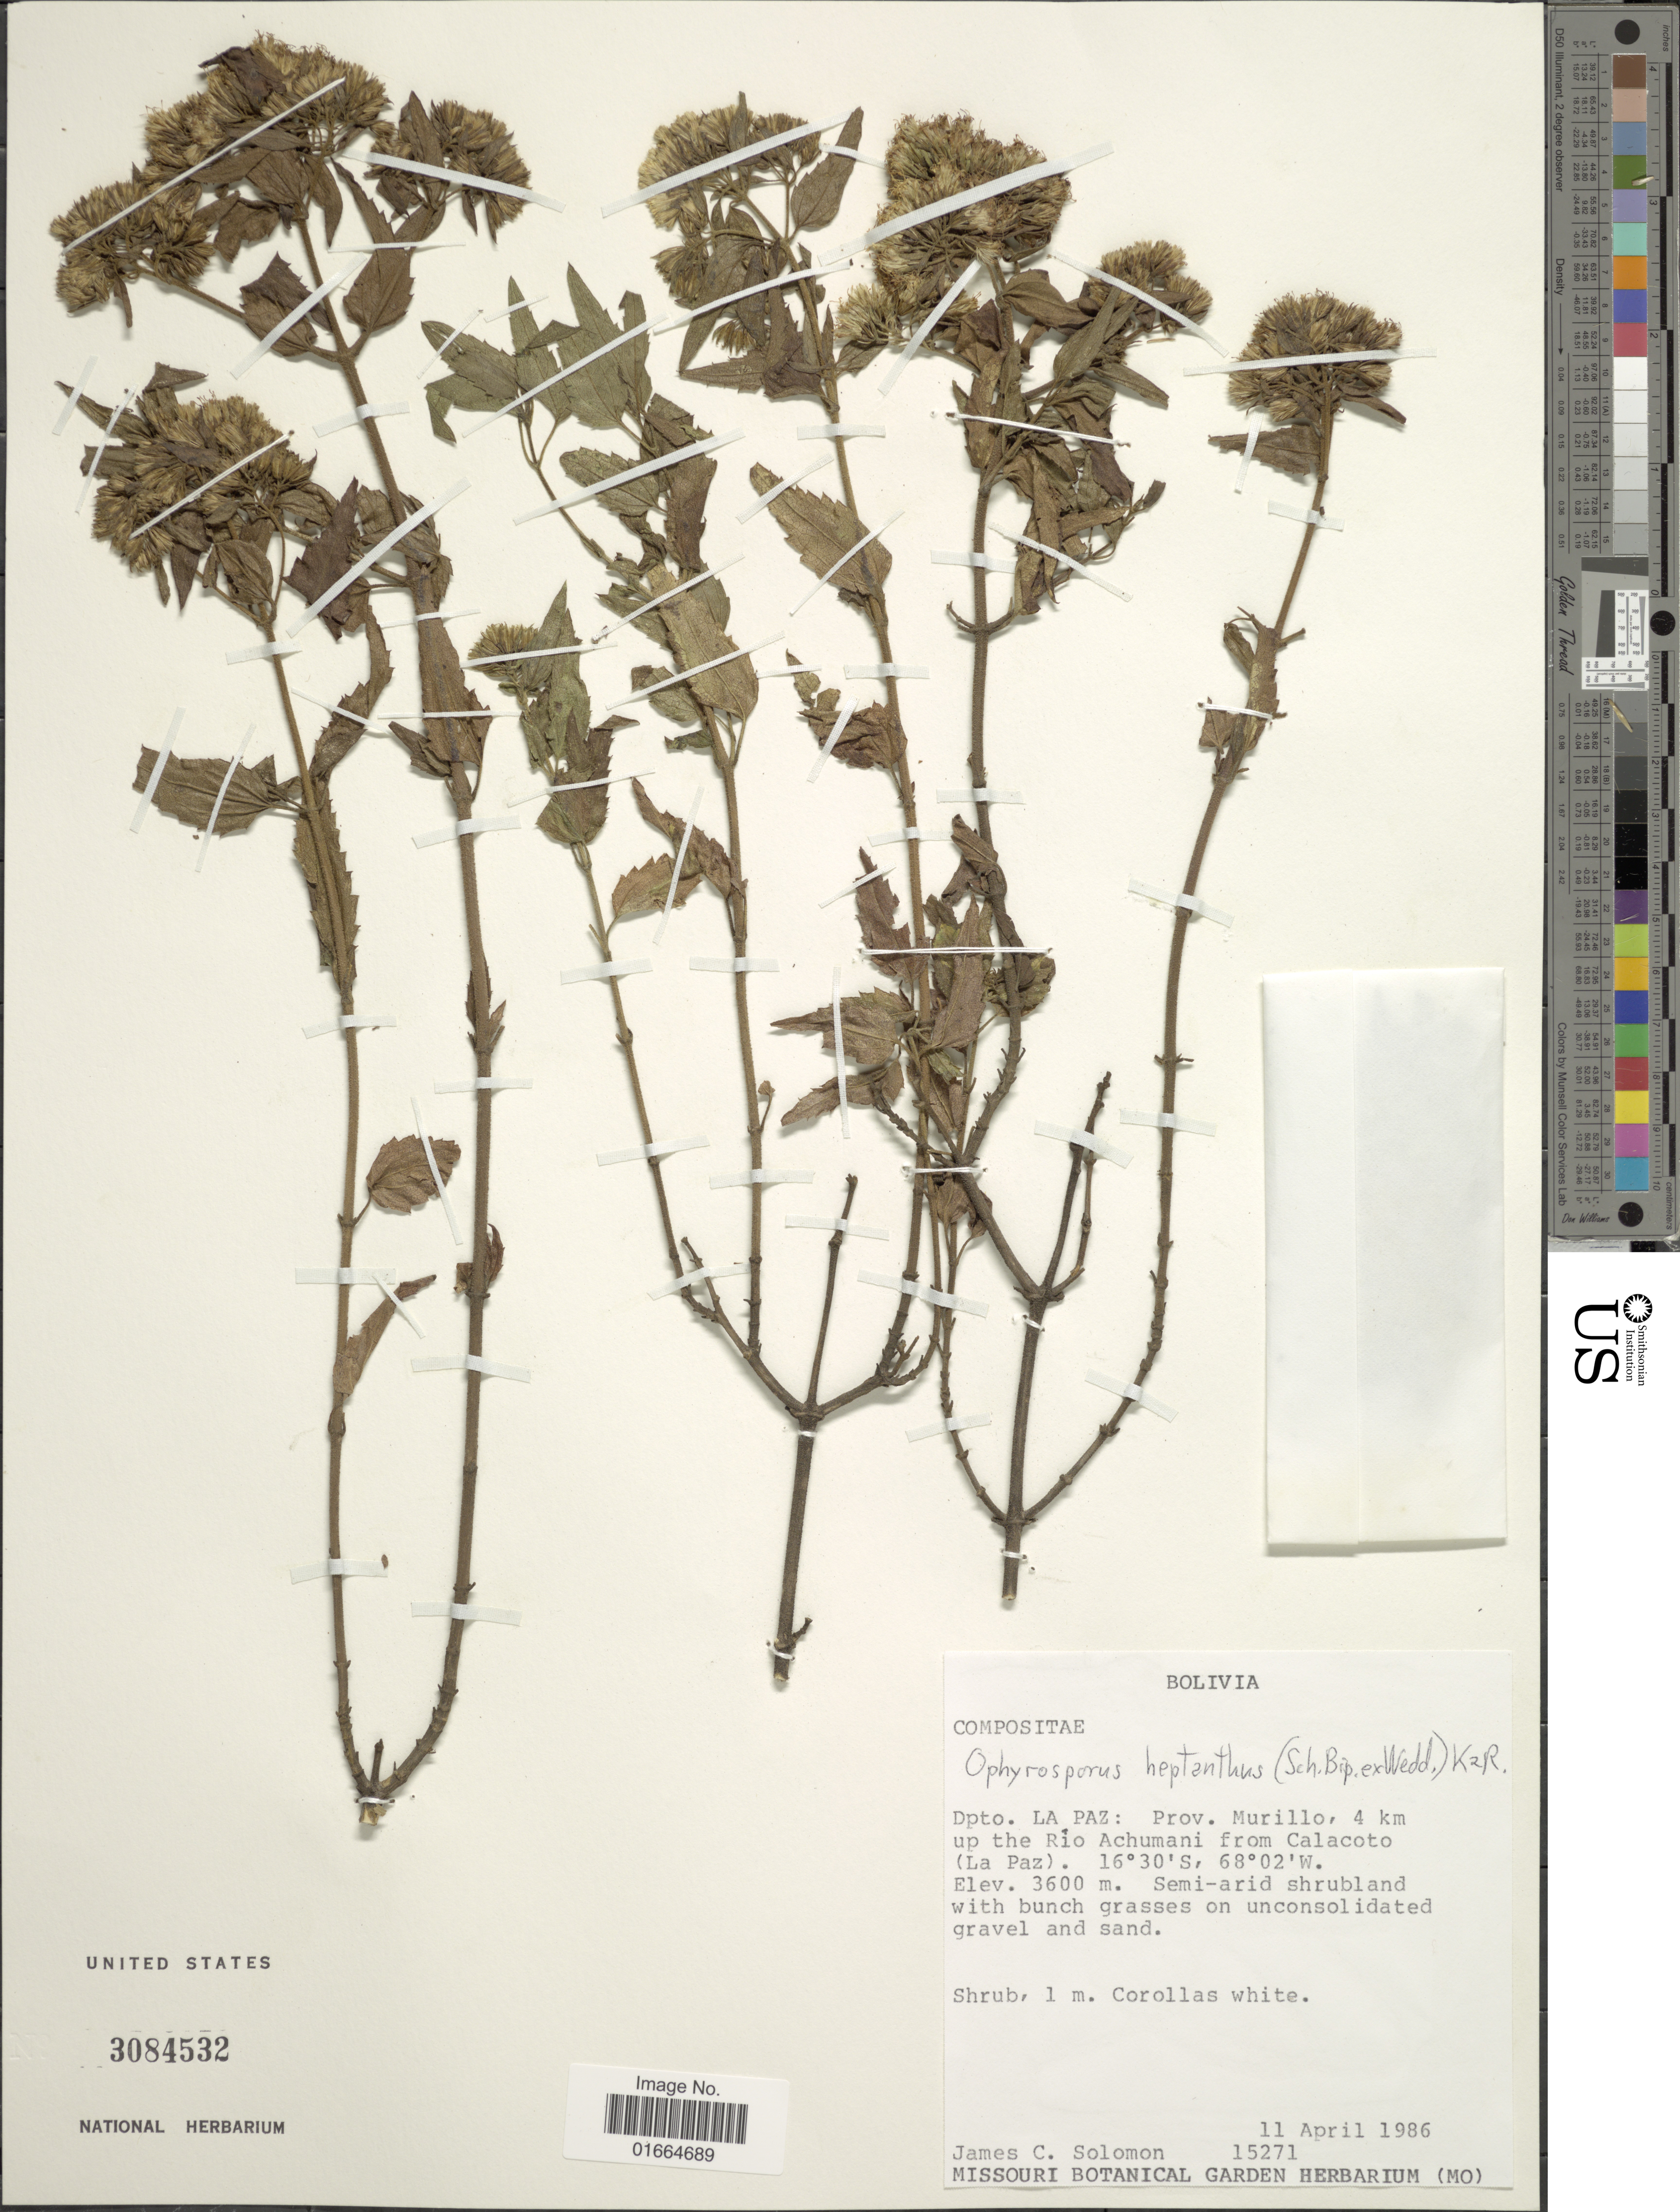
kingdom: Plantae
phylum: Tracheophyta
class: Magnoliopsida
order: Asterales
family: Asteraceae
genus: Ophryosporus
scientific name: Ophryosporus heptanthus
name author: (Sch. Bip. ex Wedd.) R.M. King & H. Rob.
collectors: J. C. Solomon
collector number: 15271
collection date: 1986-04-11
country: Bolivia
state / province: La Paz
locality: Dpto. La Paz: Prov. Murillo, 4 km up the Rio Schumani from Calacoto (La Paz)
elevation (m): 3600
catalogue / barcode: US 3084532